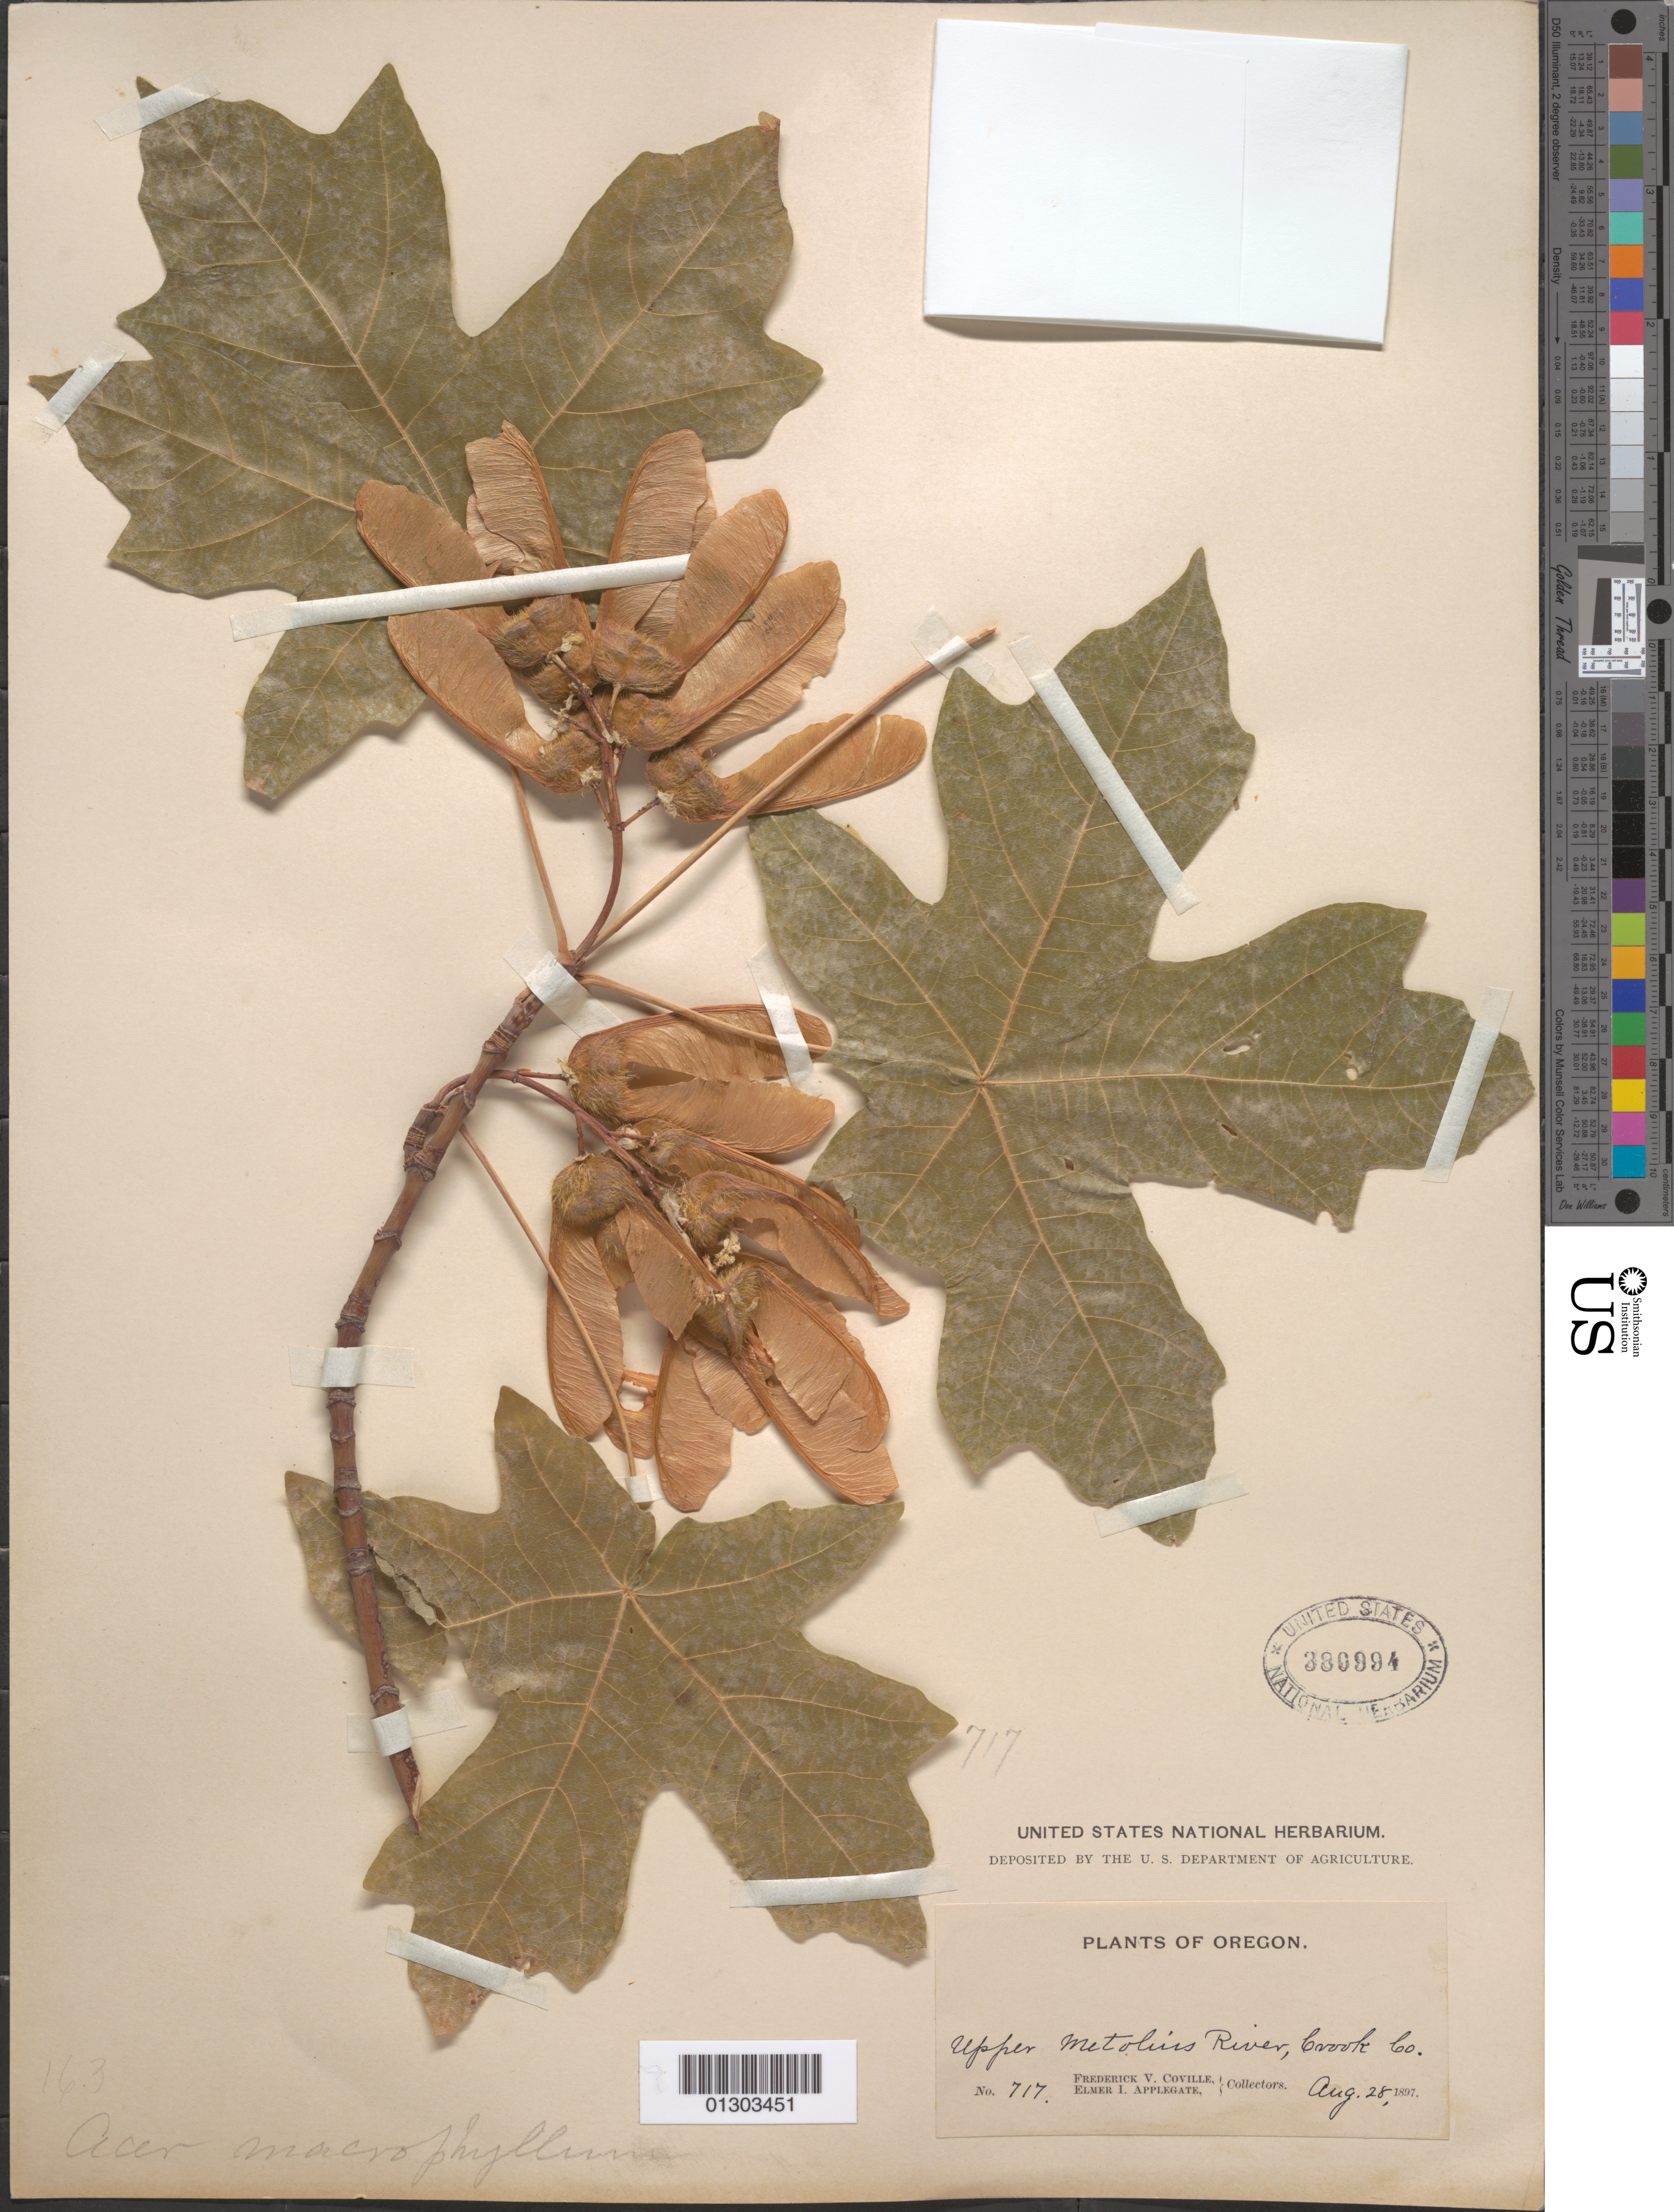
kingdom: Plantae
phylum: Tracheophyta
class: Magnoliopsida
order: Sapindales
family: Sapindaceae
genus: Acer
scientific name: Acer macrophyllum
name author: Pursh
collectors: F. V. Coville & E. I. Applegate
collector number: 717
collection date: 1897-08-28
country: United States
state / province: Oregon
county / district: Crook County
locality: Crook County, upper Metolius River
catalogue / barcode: US 380994